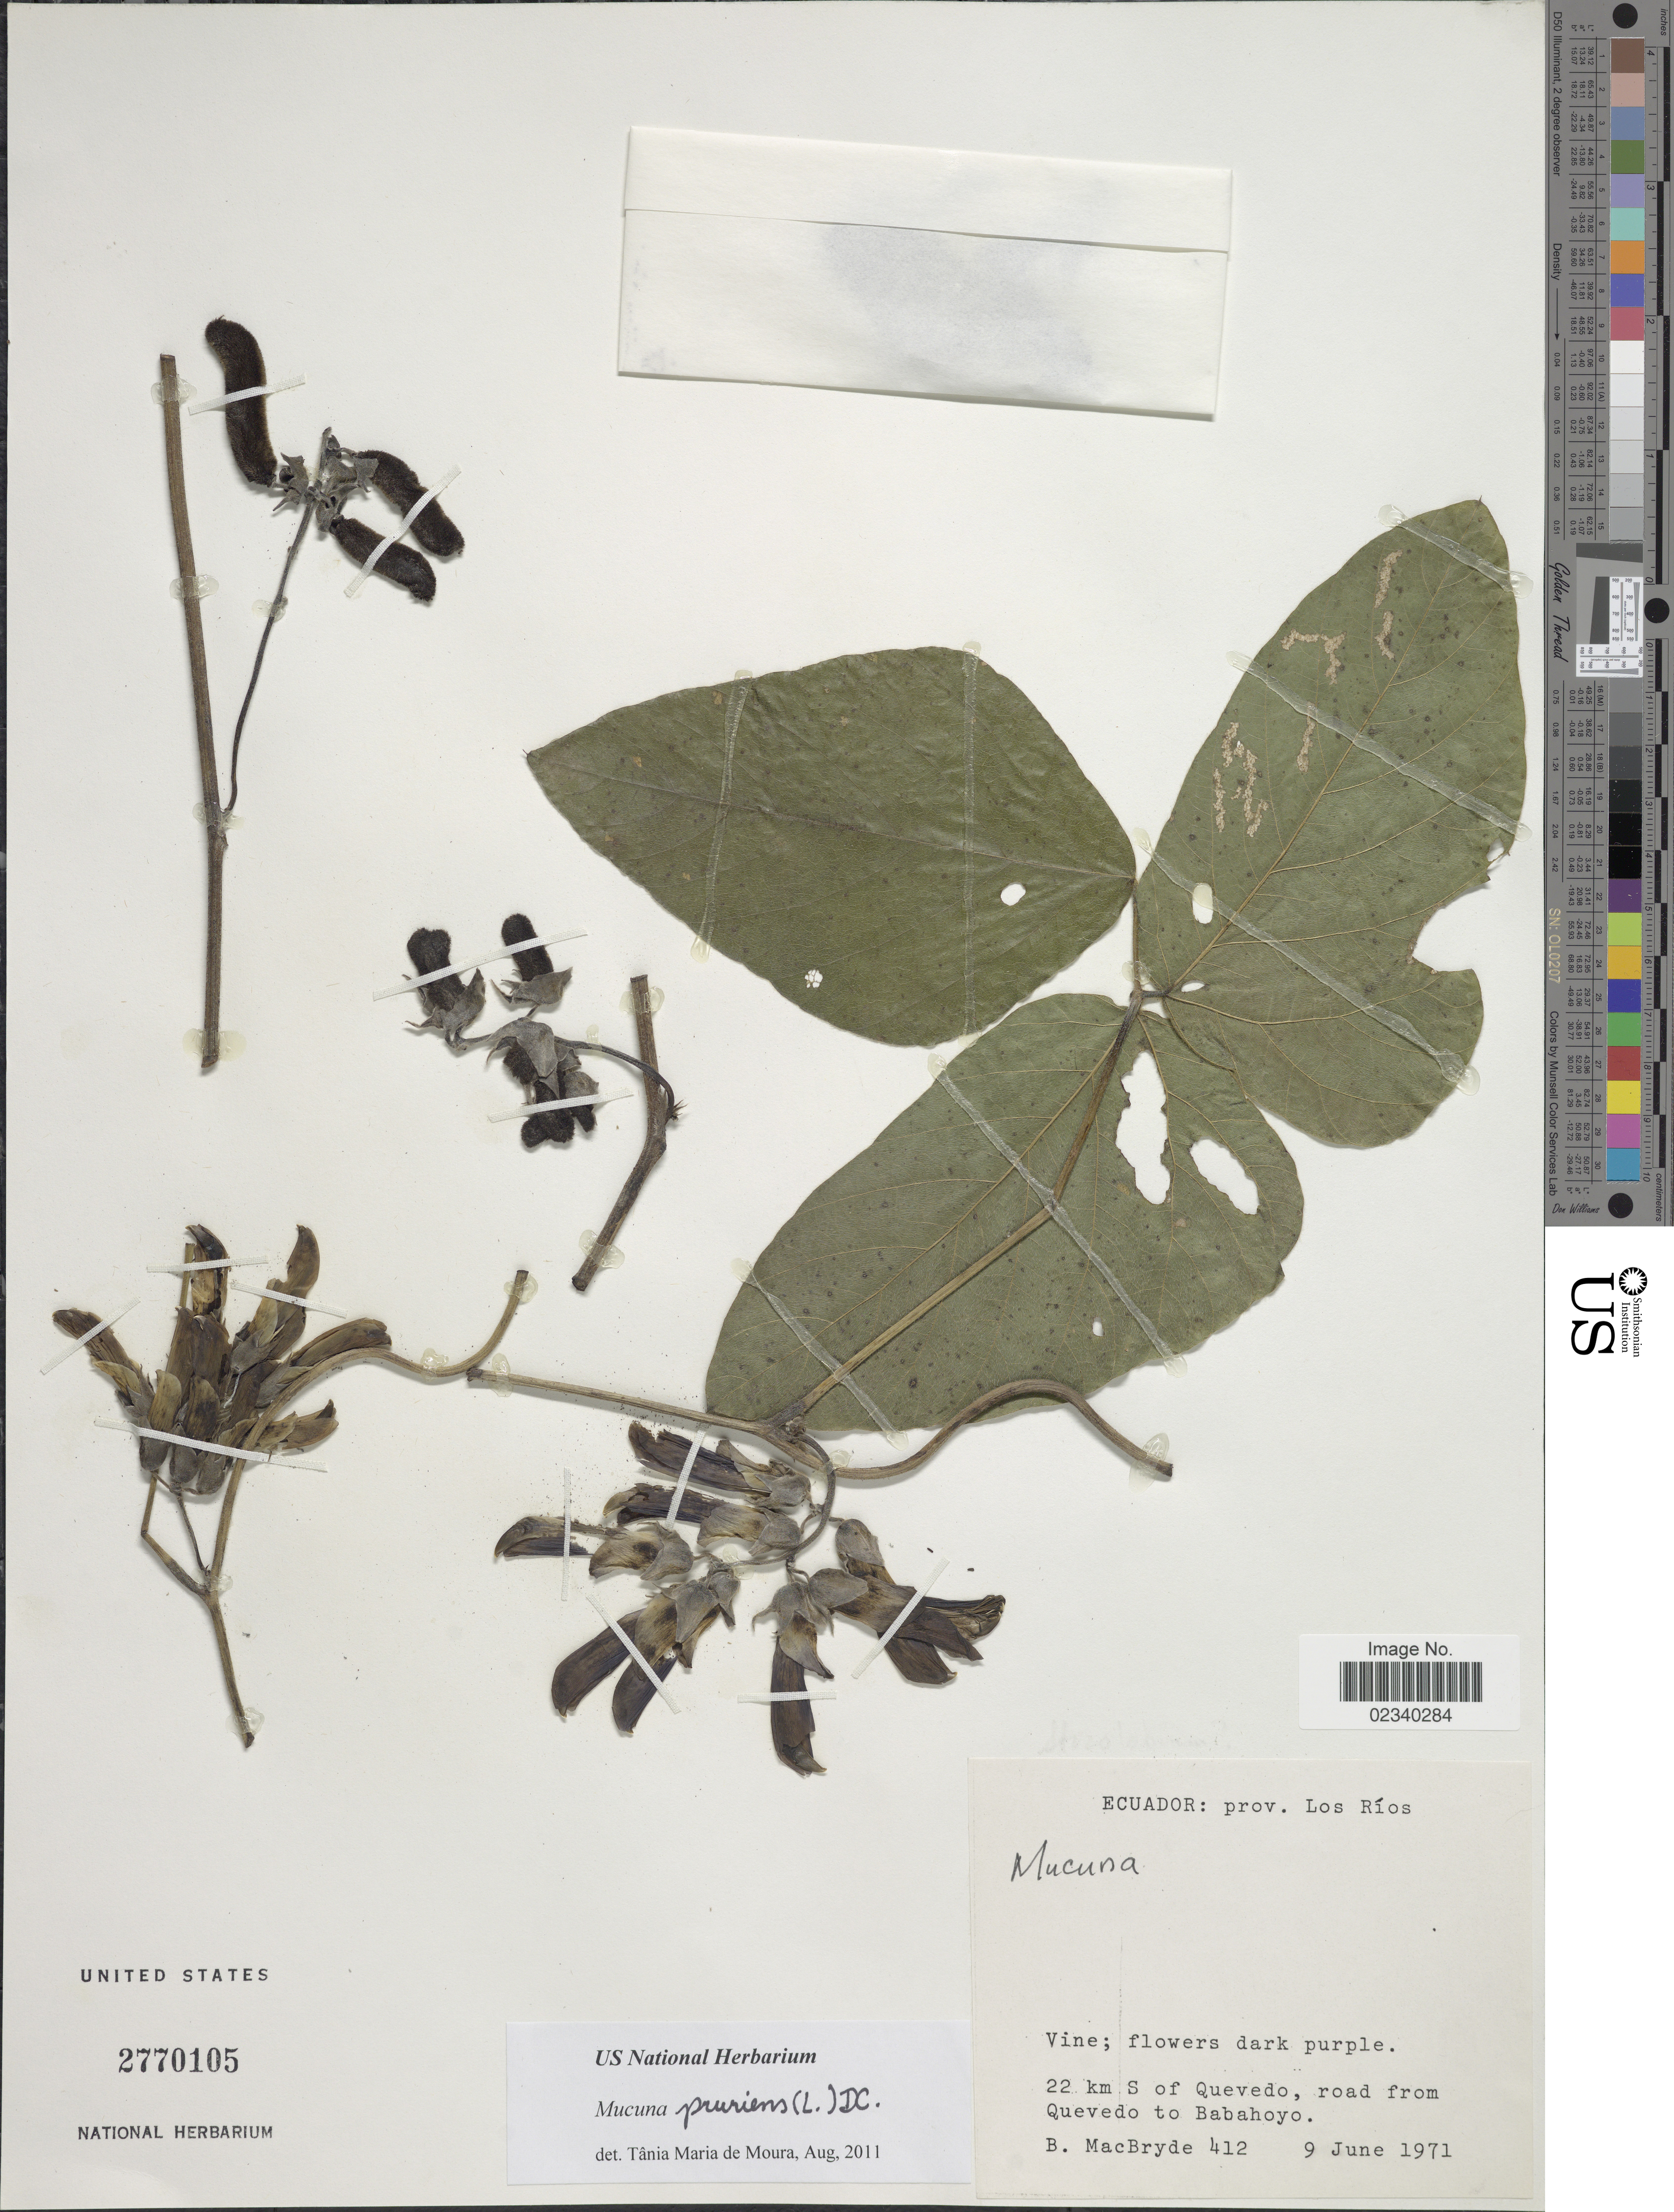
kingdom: Plantae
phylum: Tracheophyta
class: Magnoliopsida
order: Fabales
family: Fabaceae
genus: Mucuna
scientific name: Mucuna pruriens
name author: (L.) DC.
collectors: B. MacBryde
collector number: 412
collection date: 1971-06-09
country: Ecuador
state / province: Los Ríos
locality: Prov. Los Rios. 22 km S of Quevedo, road from Quevedo to Babahoyo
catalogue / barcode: US 2770105